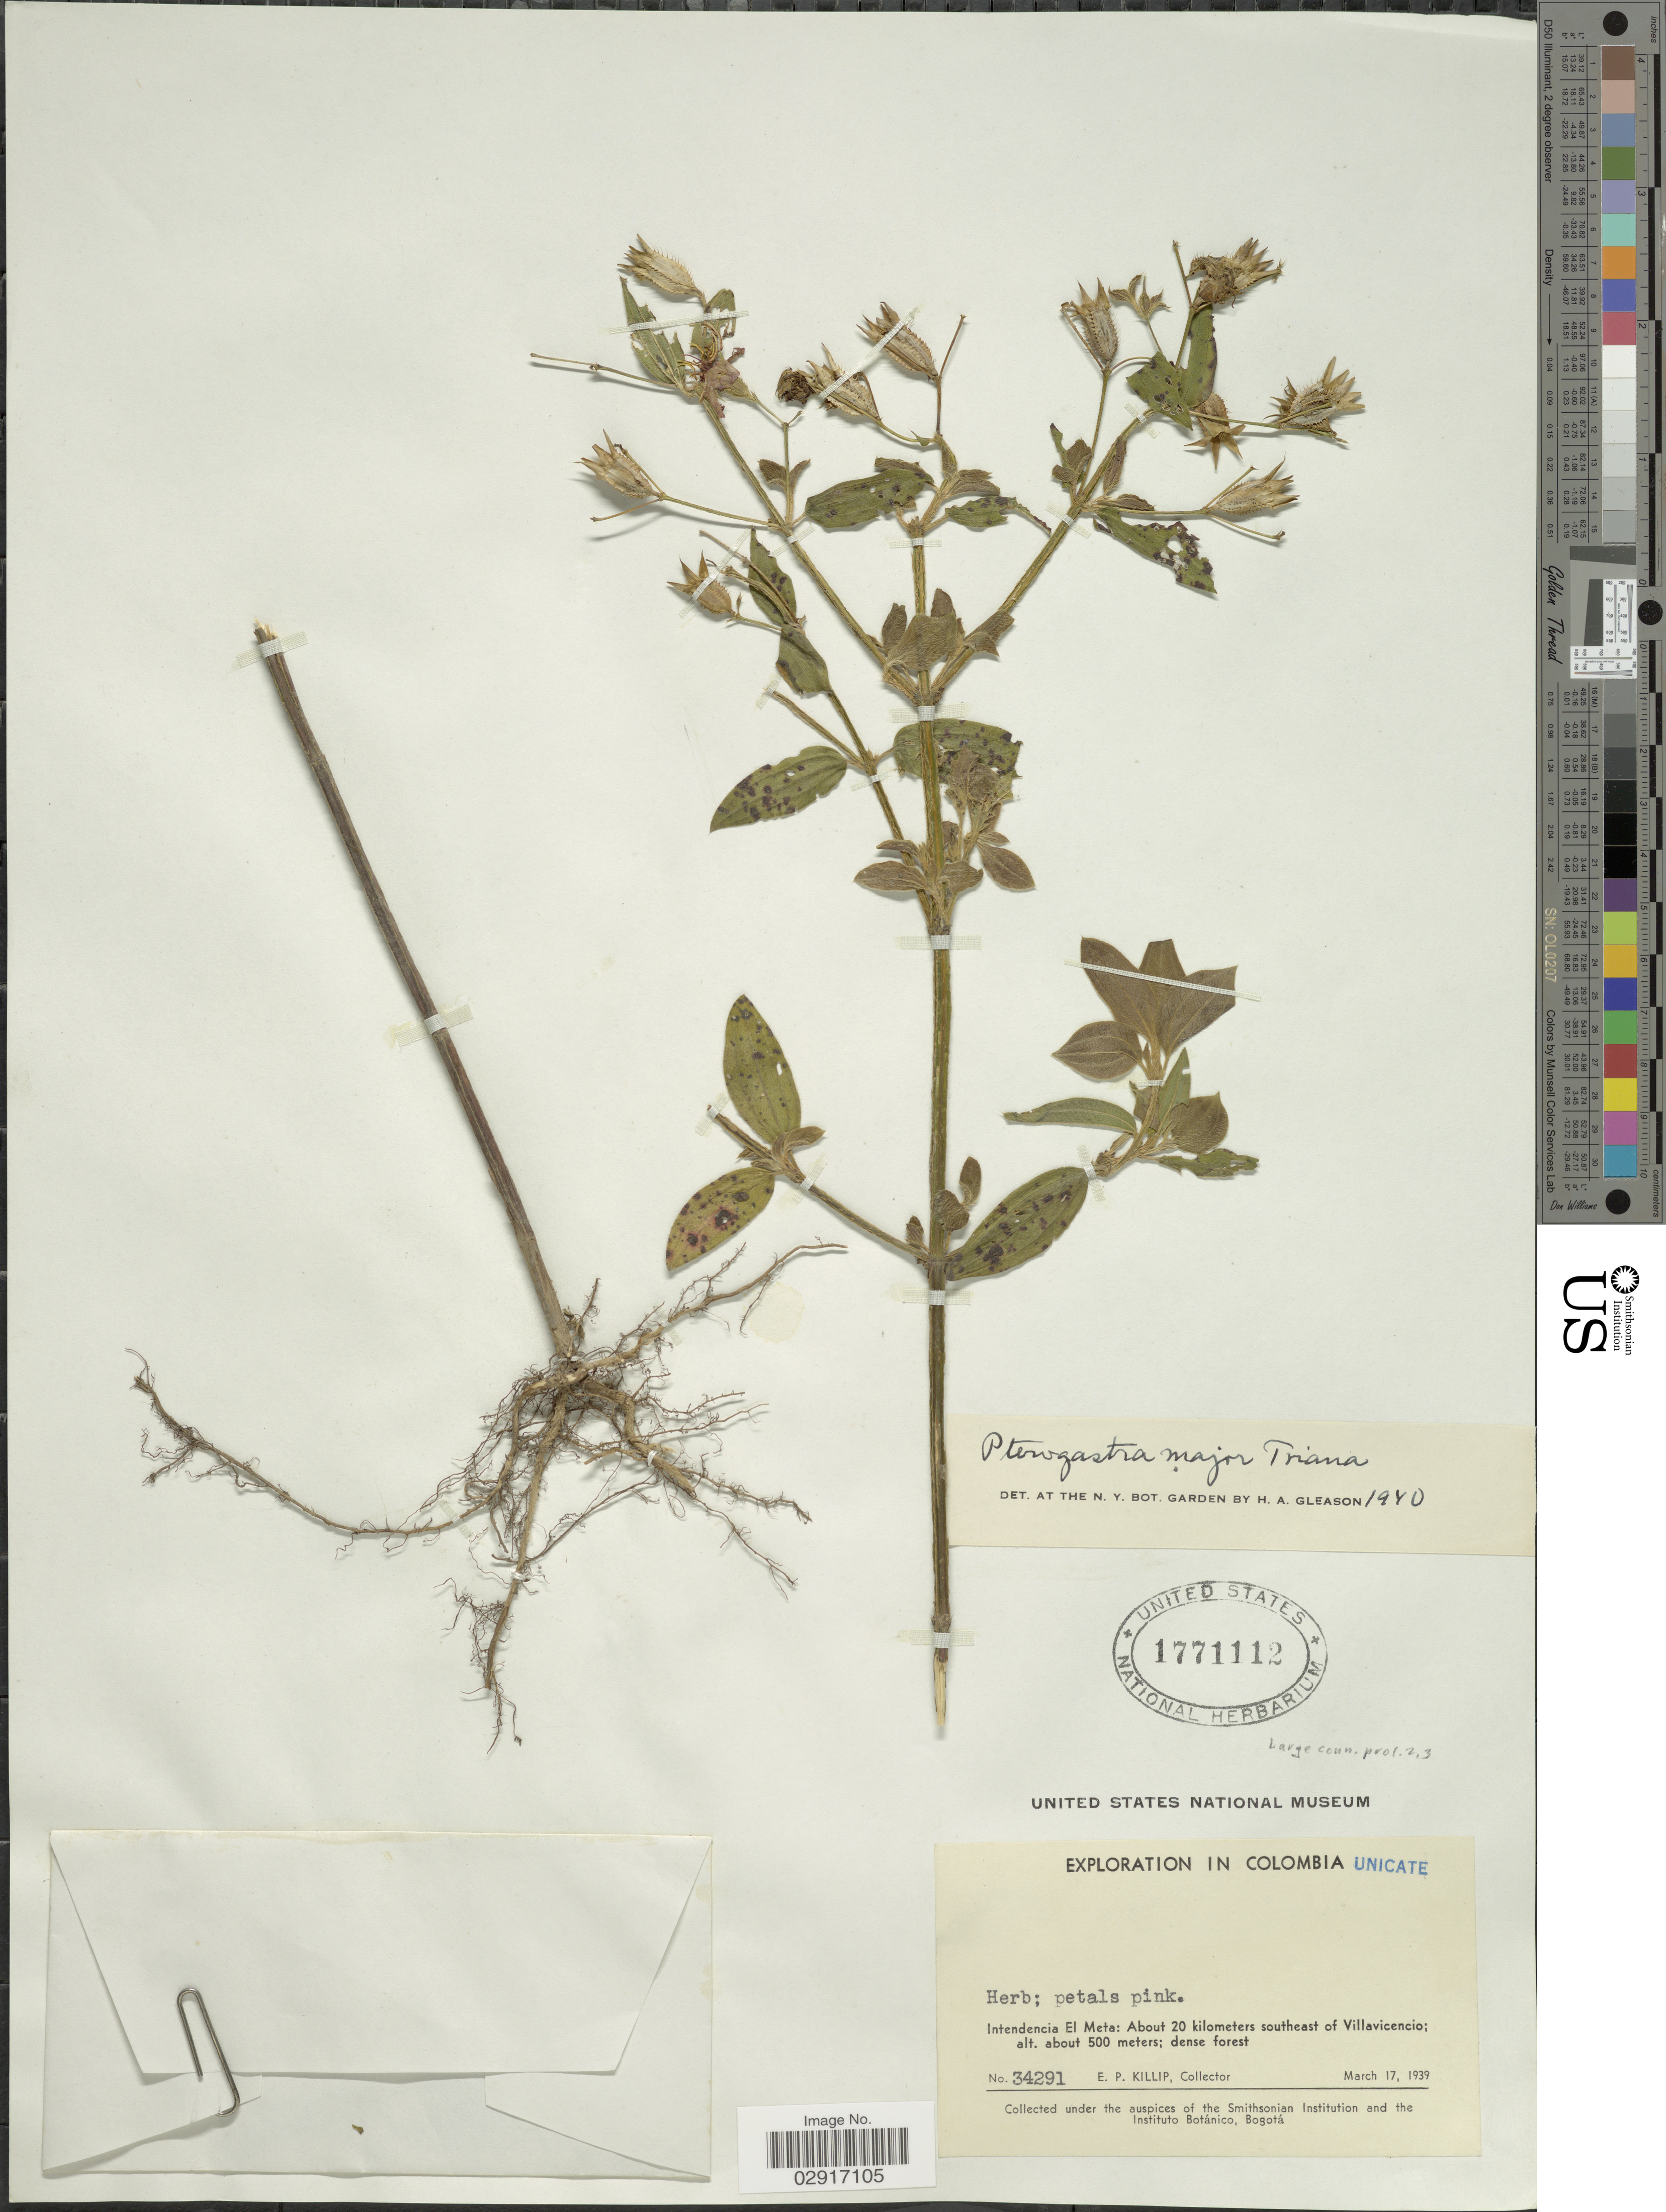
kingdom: Plantae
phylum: Tracheophyta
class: Magnoliopsida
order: Myrtales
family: Melastomataceae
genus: Pterogastra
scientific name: Pterogastra divaricata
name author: (Bonpl.) Naudin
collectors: E. P. Killip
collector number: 34291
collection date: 1939-03-17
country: Colombia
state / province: Meta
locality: Intendencia El Meta: About 20 kilometers southeast of Villavicencio.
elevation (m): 500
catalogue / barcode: US 1771112